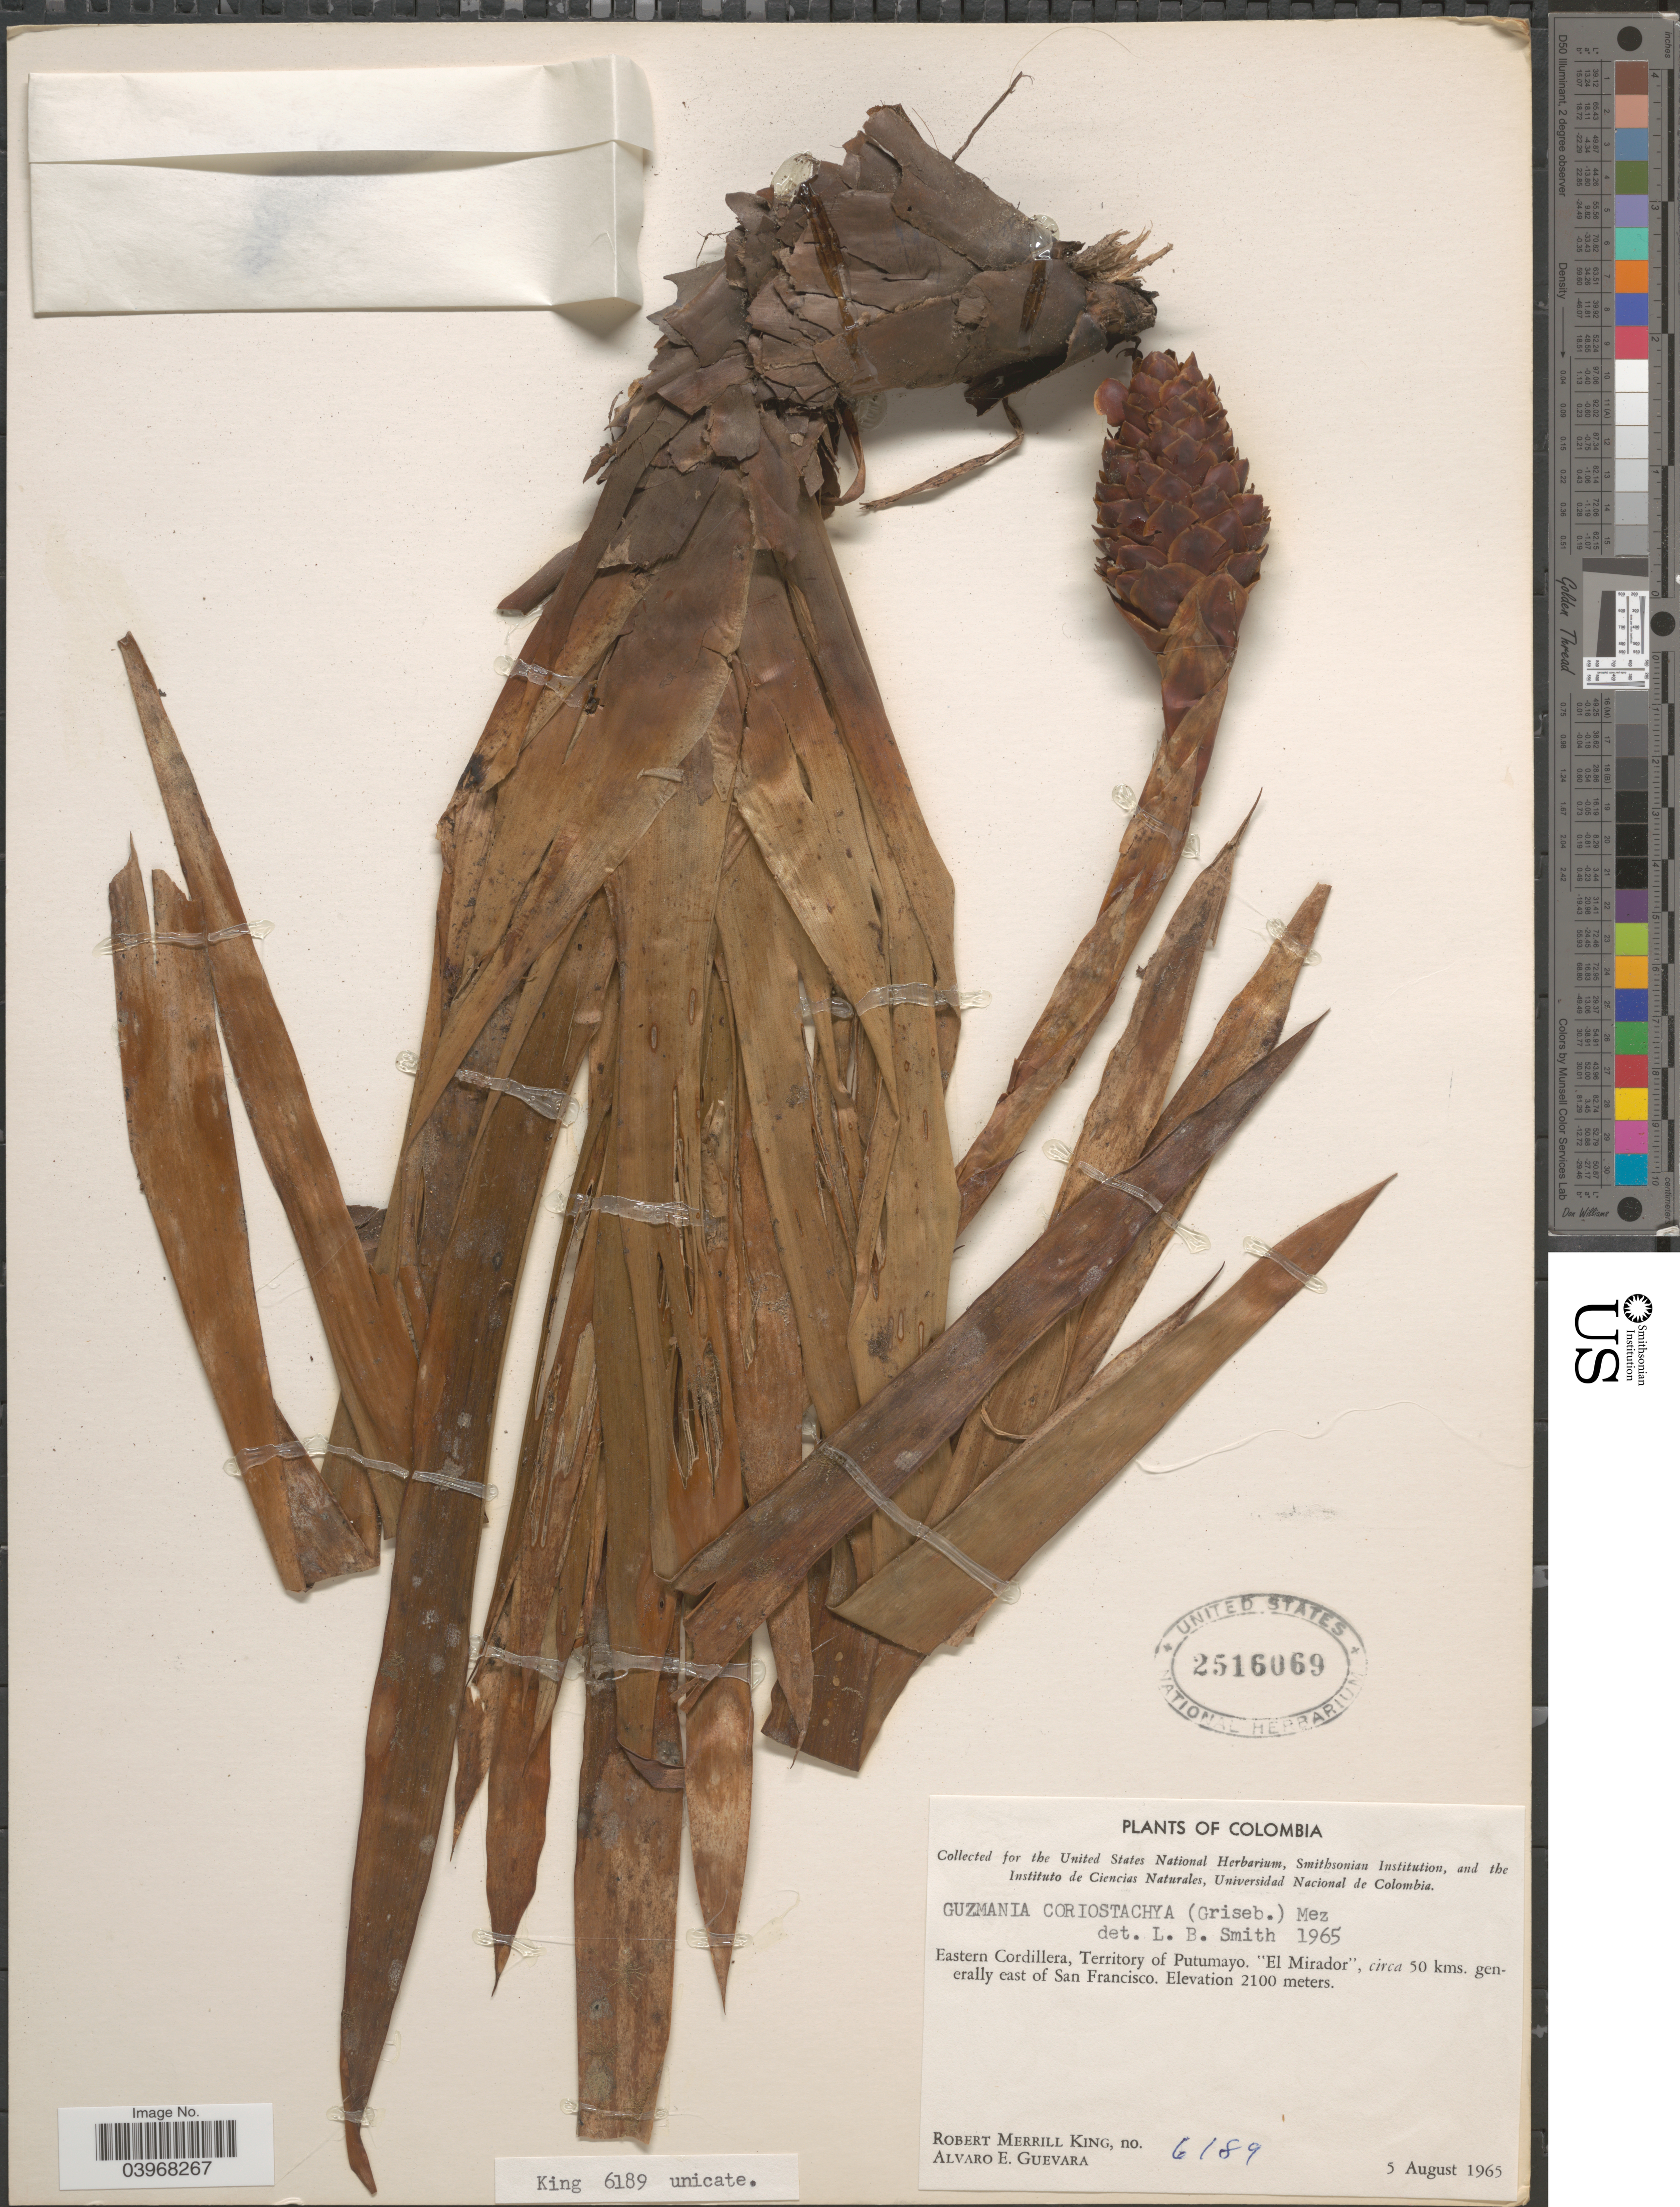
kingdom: Plantae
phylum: Tracheophyta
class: Liliopsida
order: Poales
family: Bromeliaceae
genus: Guzmania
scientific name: Guzmania coriostachya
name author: (Griseb.) Mez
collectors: R. M. King & A. E. Guevara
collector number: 6189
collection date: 1965-08-05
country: Colombia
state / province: Putumayo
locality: Eastern Cordillera. "El Mirador", circa 50 kms. generally east of San Francisco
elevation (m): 2100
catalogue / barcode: US 2516069